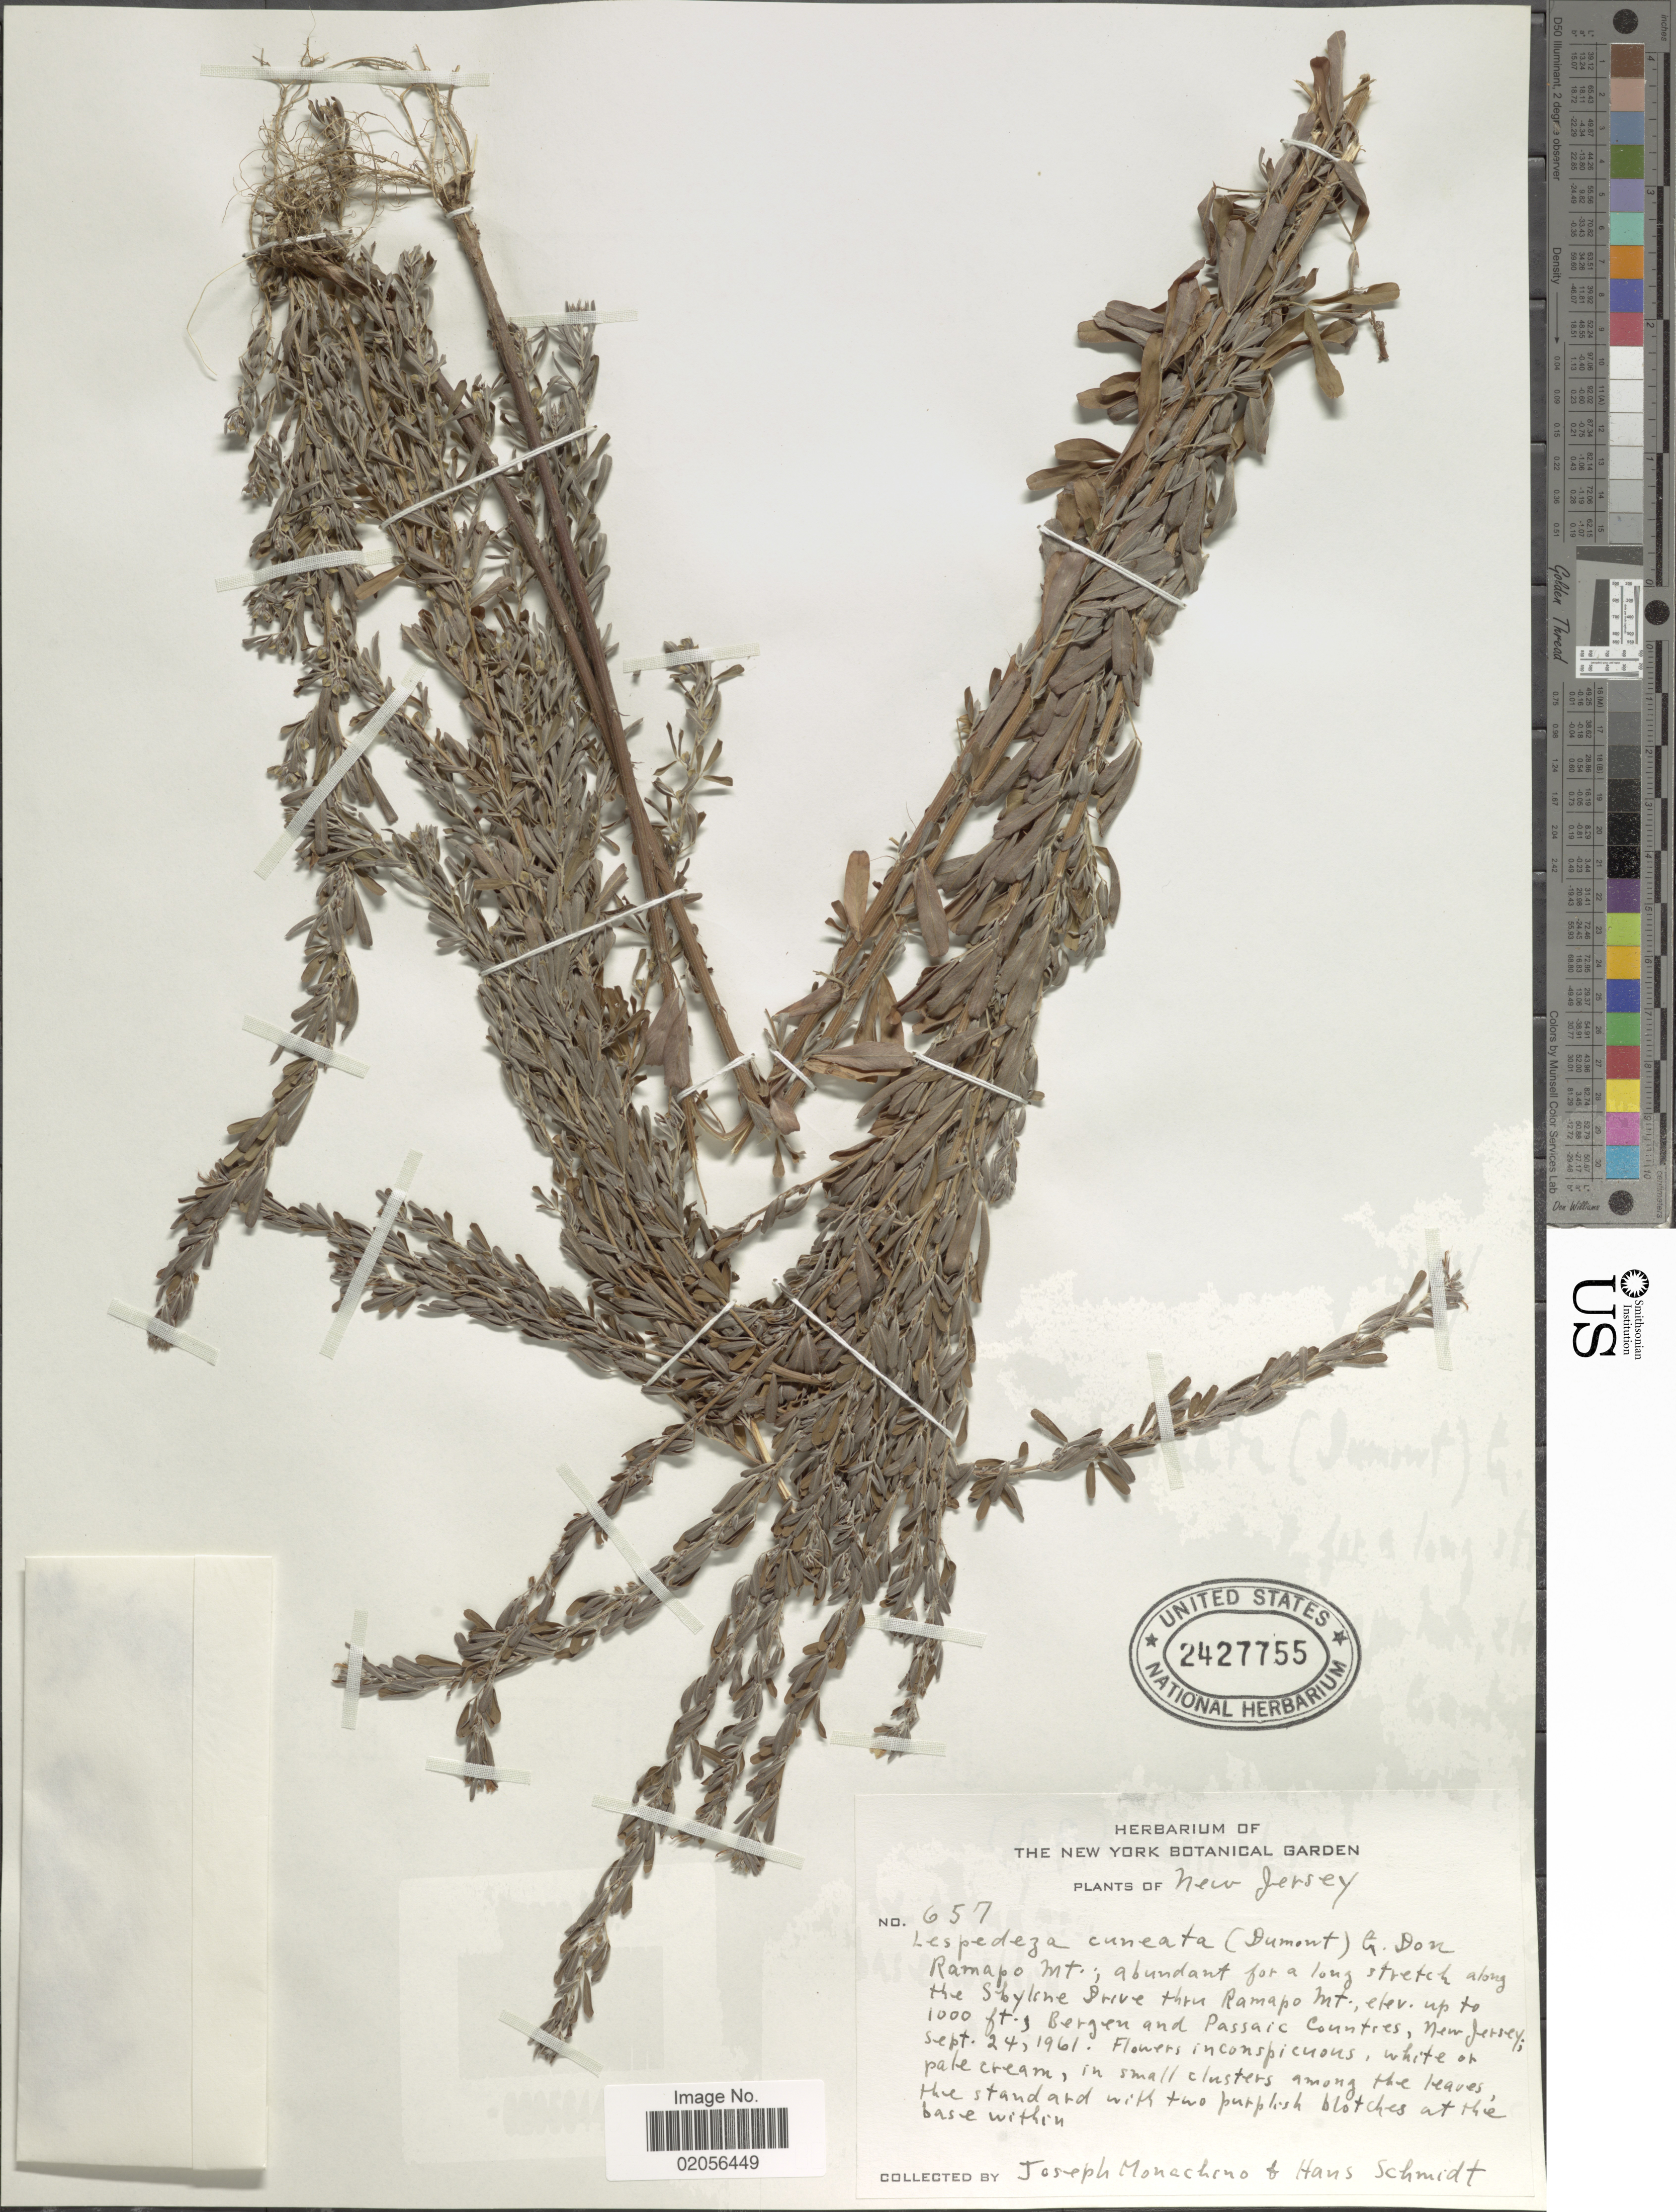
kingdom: Plantae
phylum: Tracheophyta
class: Magnoliopsida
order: Fabales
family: Fabaceae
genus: Lespedeza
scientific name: Lespedeza cuneata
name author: (Dum. Cours.) G. Don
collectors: J. V. Monachino & H. Schmidt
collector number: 657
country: United States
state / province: New Jersey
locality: Ramapo Mt; abundant for a long stretch along the Skyline Drive thru Ramapo Mt. Bergen and Passaic Counties.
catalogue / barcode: US 2427755